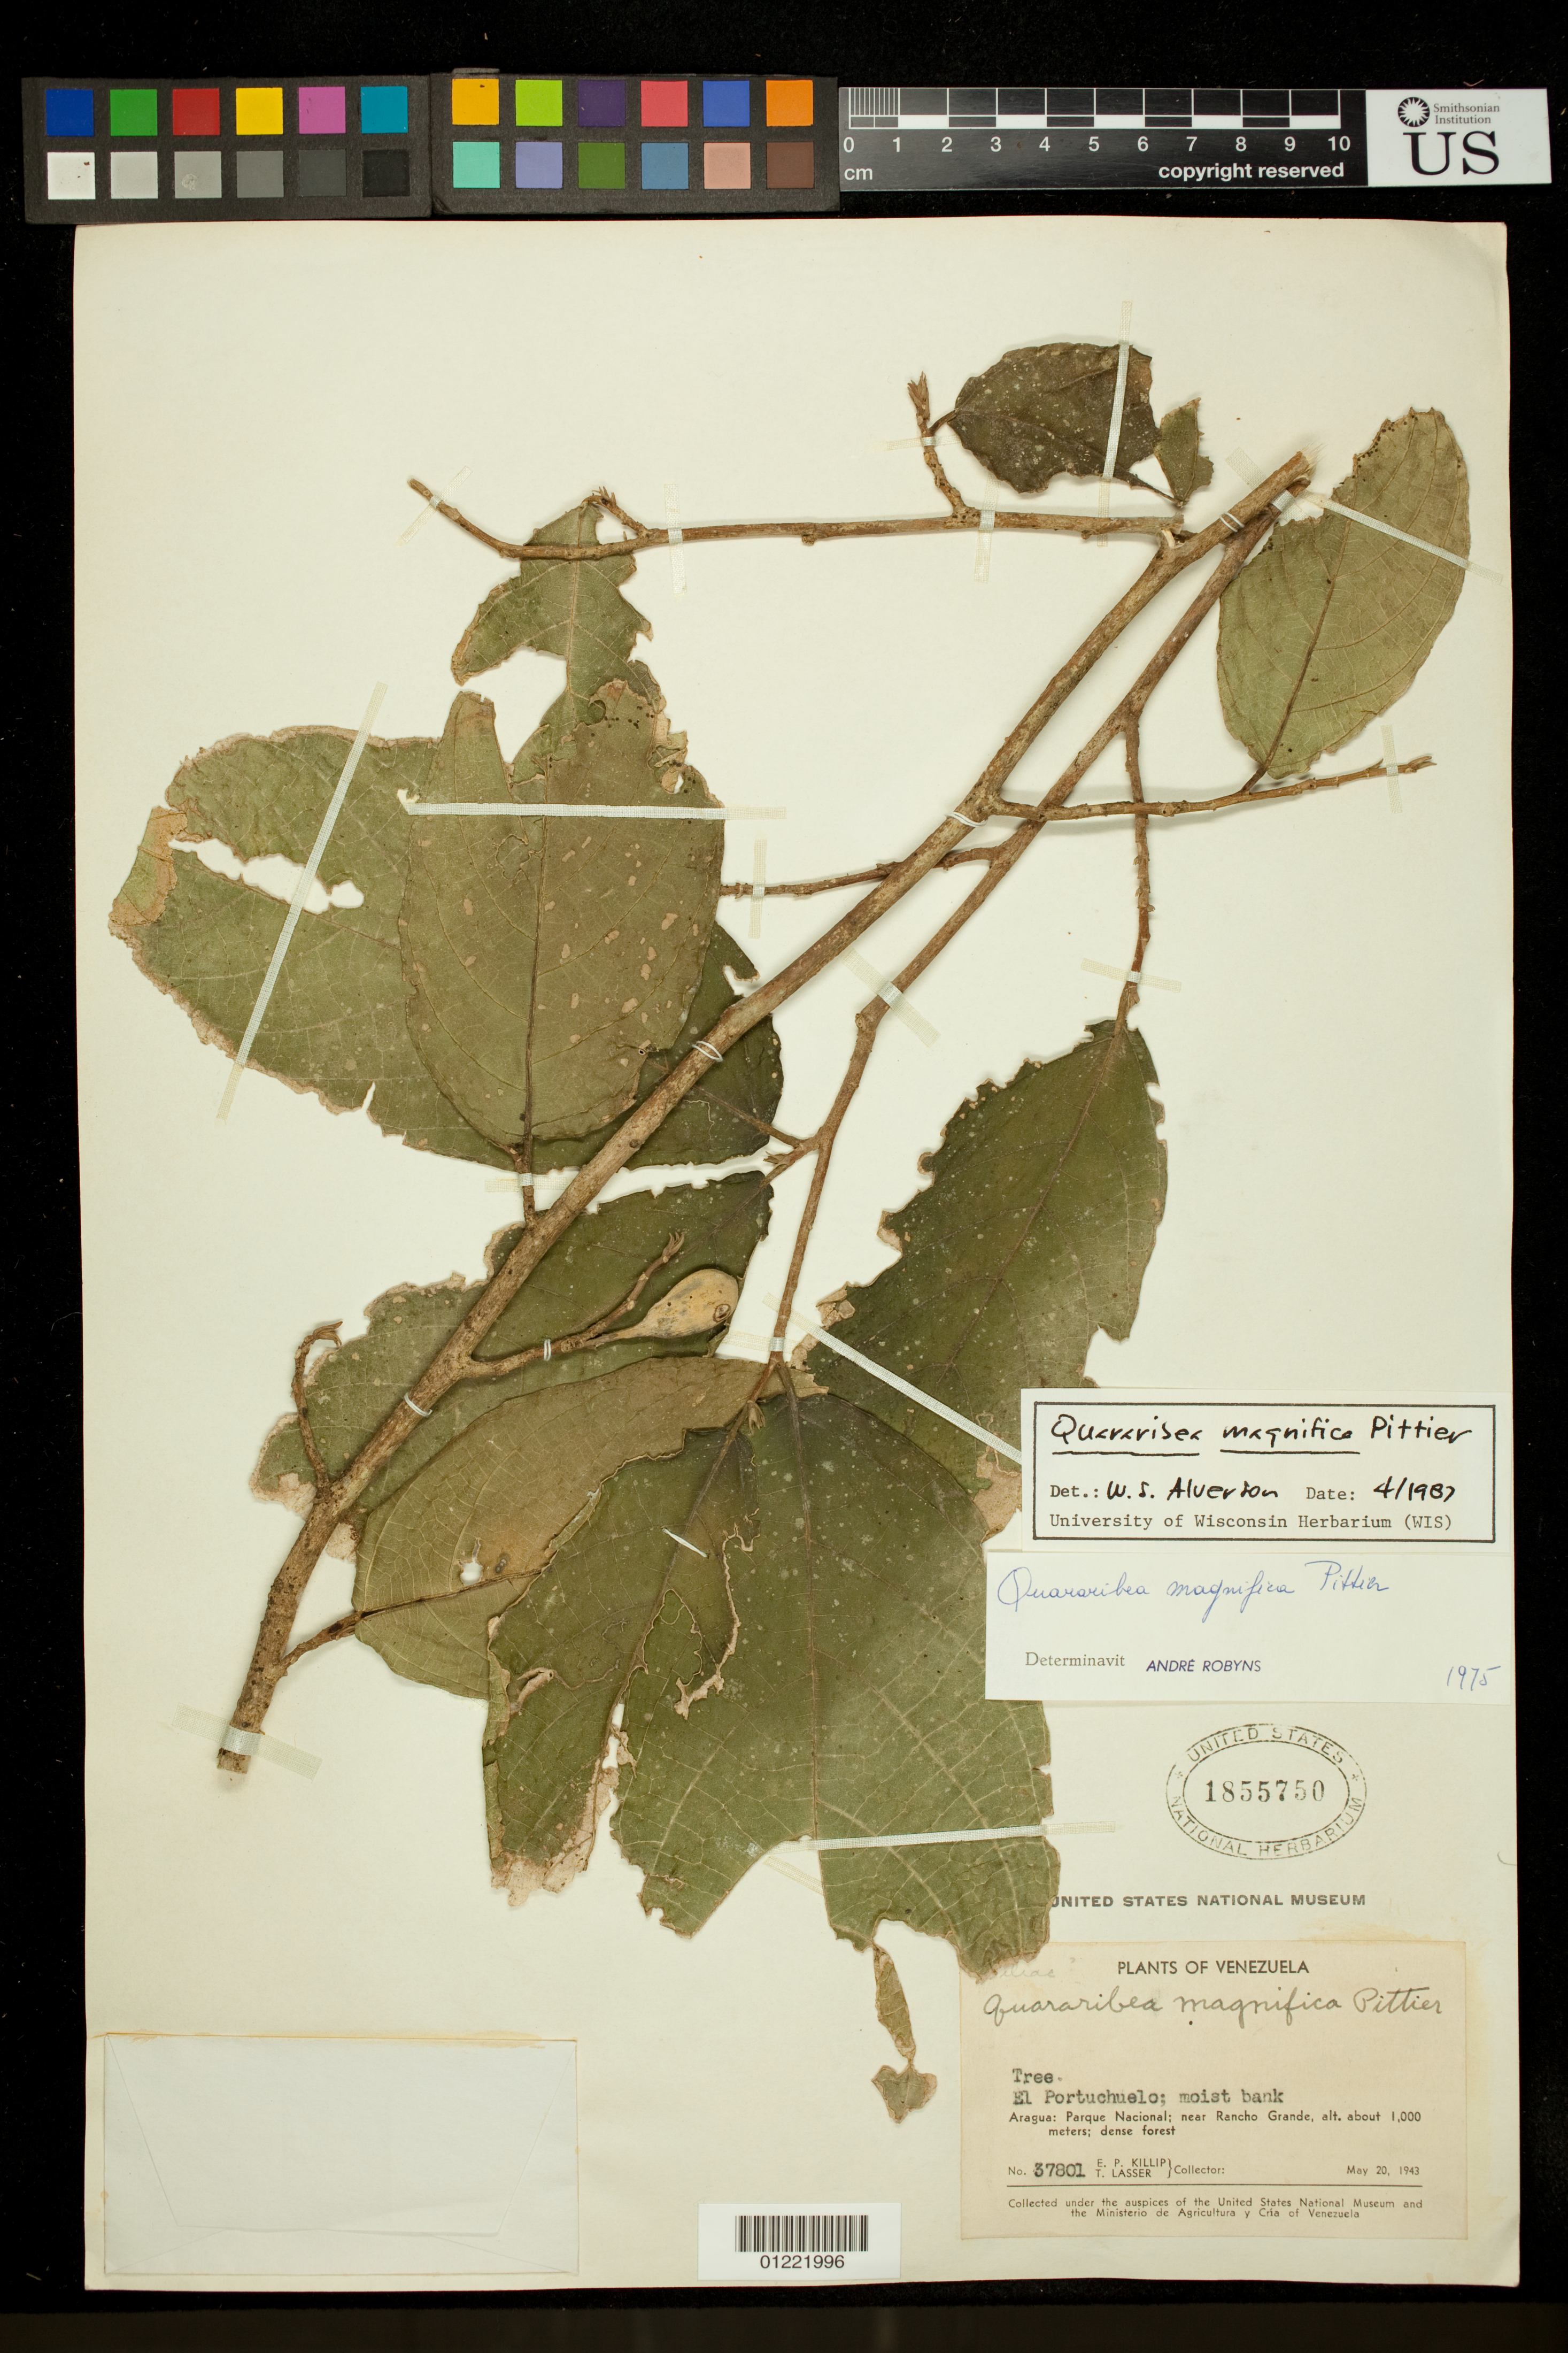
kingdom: Plantae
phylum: Tracheophyta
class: Magnoliopsida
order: Malvales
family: Malvaceae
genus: Quararibea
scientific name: Quararibea magnifica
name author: Pittier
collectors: E. P. Killip & T. Lasser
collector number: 37801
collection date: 1943-05-20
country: Venezuela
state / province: Aragua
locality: Parque Nacional near Rancho Grande. El Portuchuelo.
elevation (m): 1000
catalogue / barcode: US 1855750